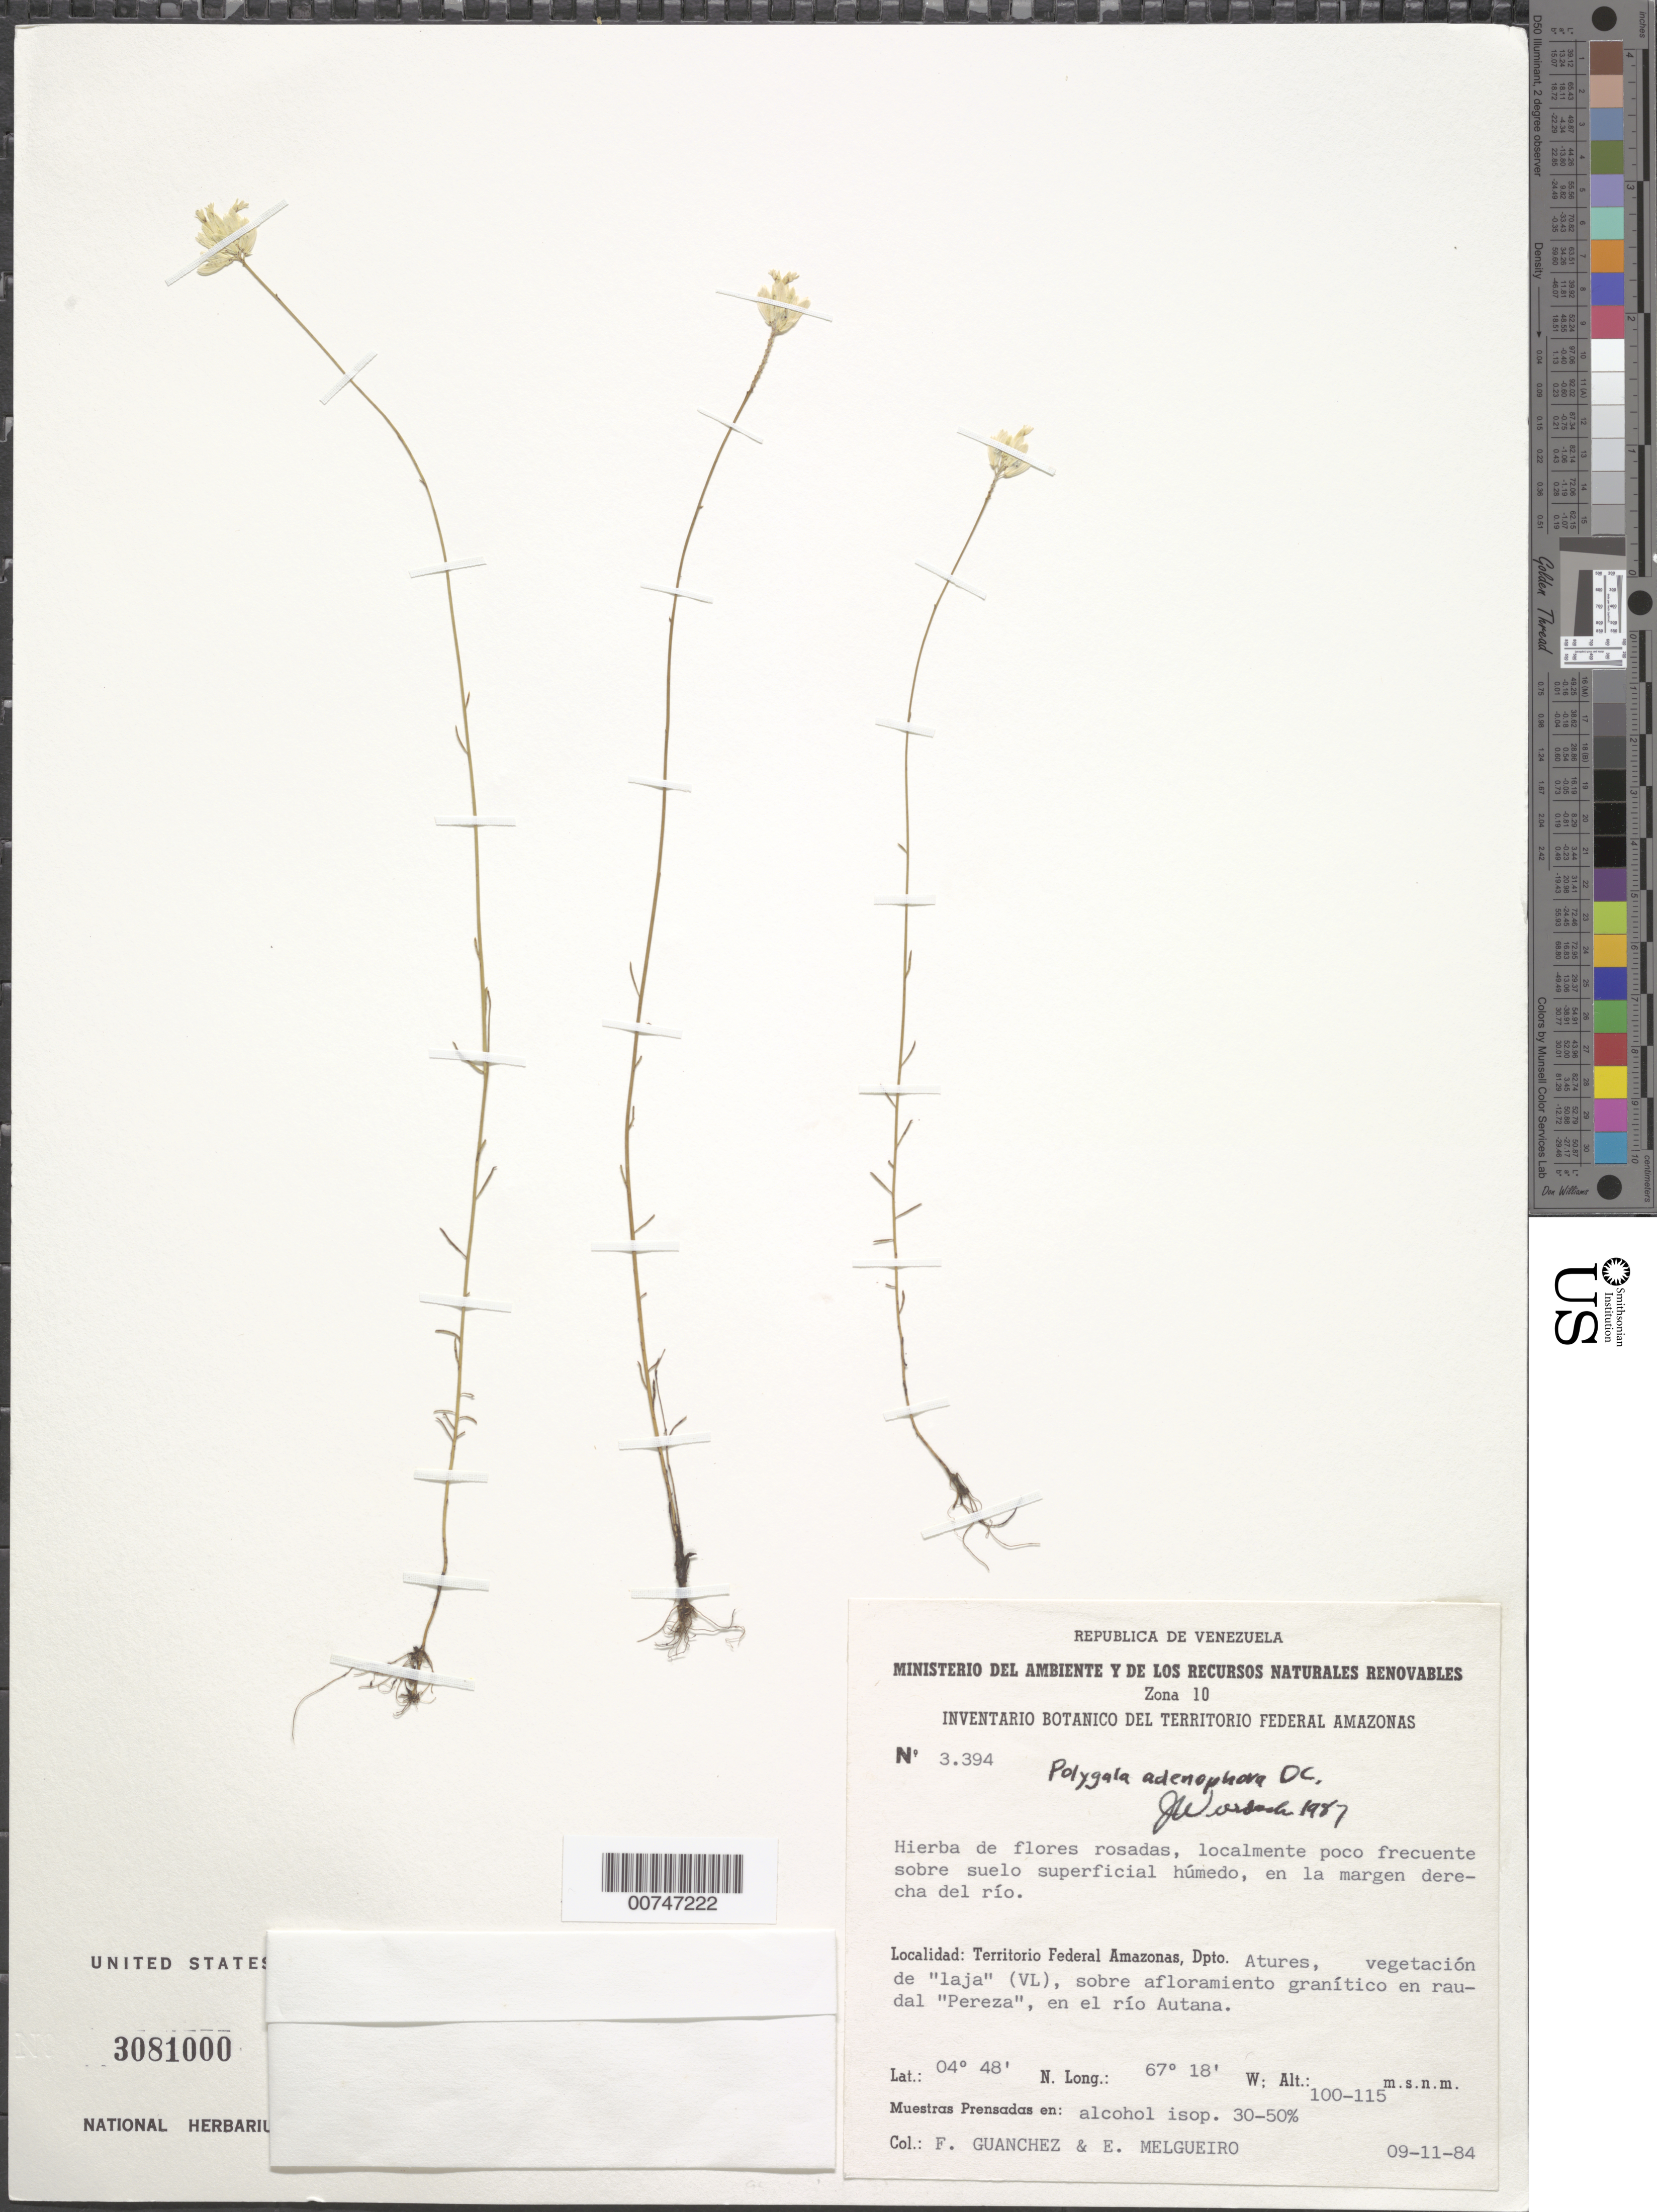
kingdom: Plantae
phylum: Tracheophyta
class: Magnoliopsida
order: Fabales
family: Polygalaceae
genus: Polygala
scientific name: Polygala adenophora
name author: DC.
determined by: Wurdack, John J., (US), US (UNITED STATES)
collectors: F. Guánchez M.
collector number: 3394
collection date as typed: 9-Nov-84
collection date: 1984-11-09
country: Venezuela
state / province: Amazonas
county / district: Atures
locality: Río Autana, en raudal "Pereza"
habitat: Sobre suelo superficial humedo, en la margen derecha del rio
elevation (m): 100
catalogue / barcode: US 3081000